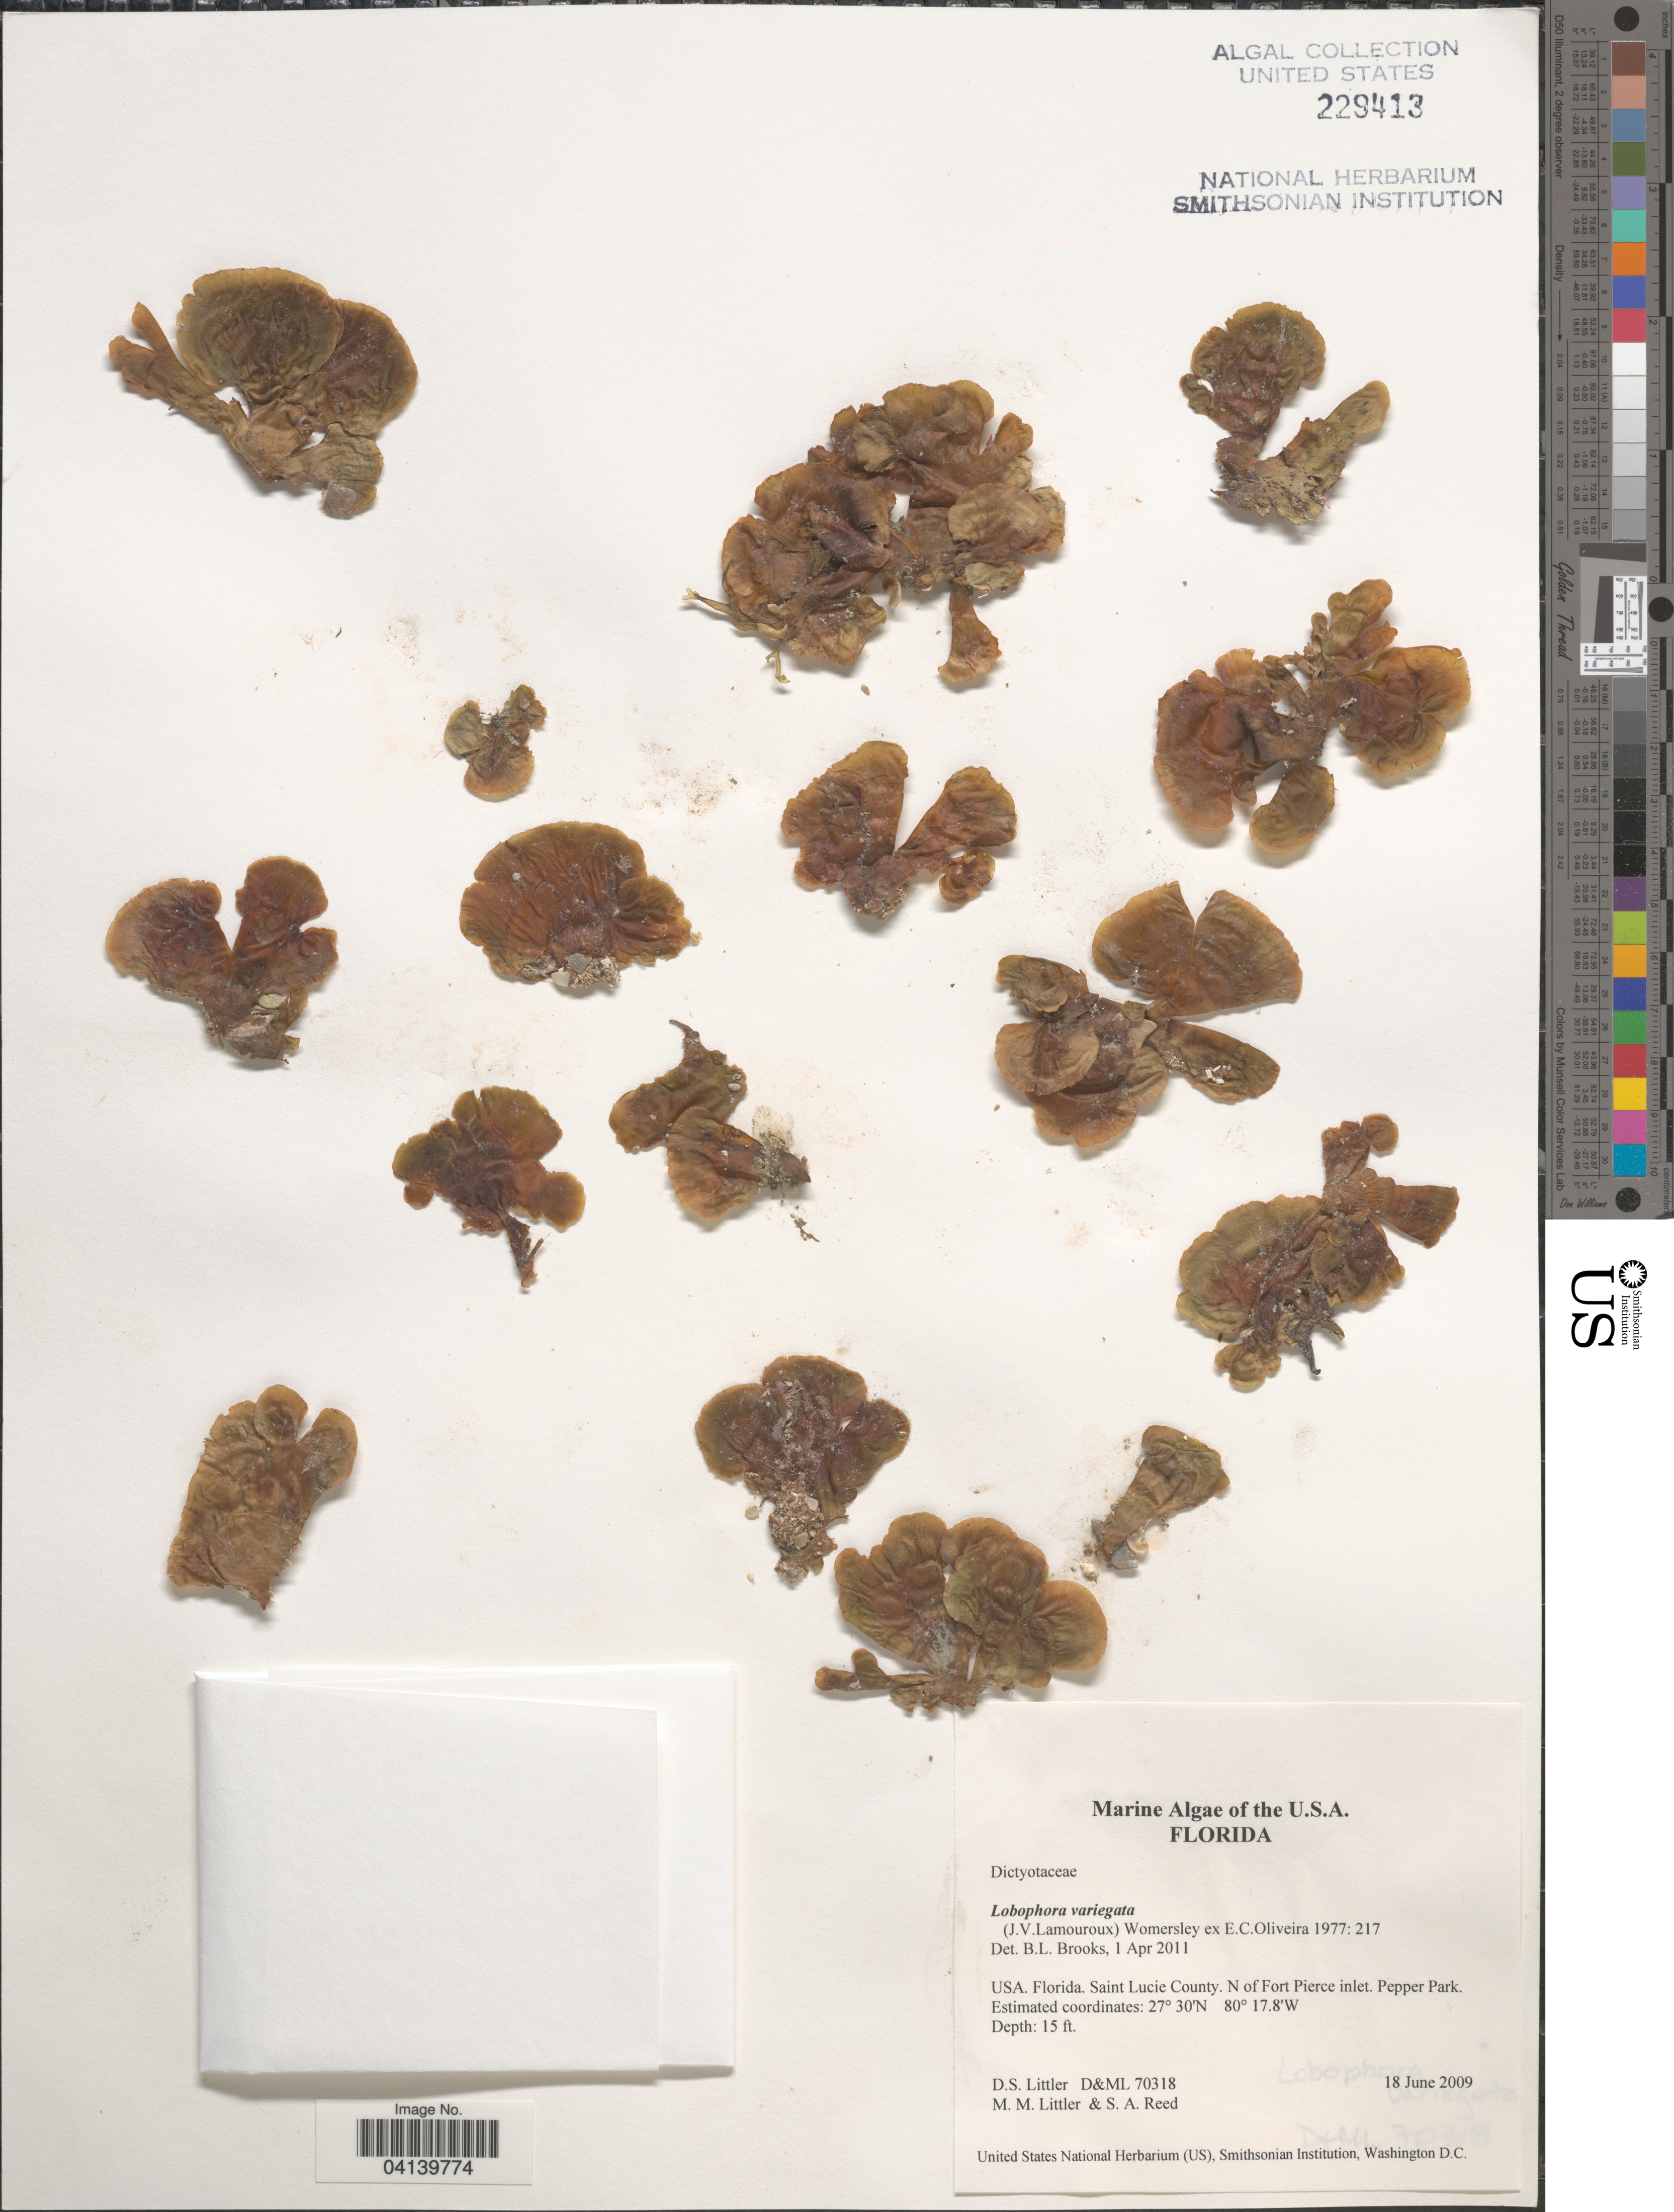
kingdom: Chromista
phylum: Ochrophyta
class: Phaeophyceae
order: Dictyotales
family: Dictyotaceae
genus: Lobophora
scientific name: Lobophora variegata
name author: (J.V.Lamouroux) Womersley & E.C. Oliveira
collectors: D. S. Littler & S. Reed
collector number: D&ML 70318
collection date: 2009-06-18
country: United States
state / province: Florida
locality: Saint Lucie County. N of Fort Pierce inlet. Pepper Park.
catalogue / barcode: US 229413